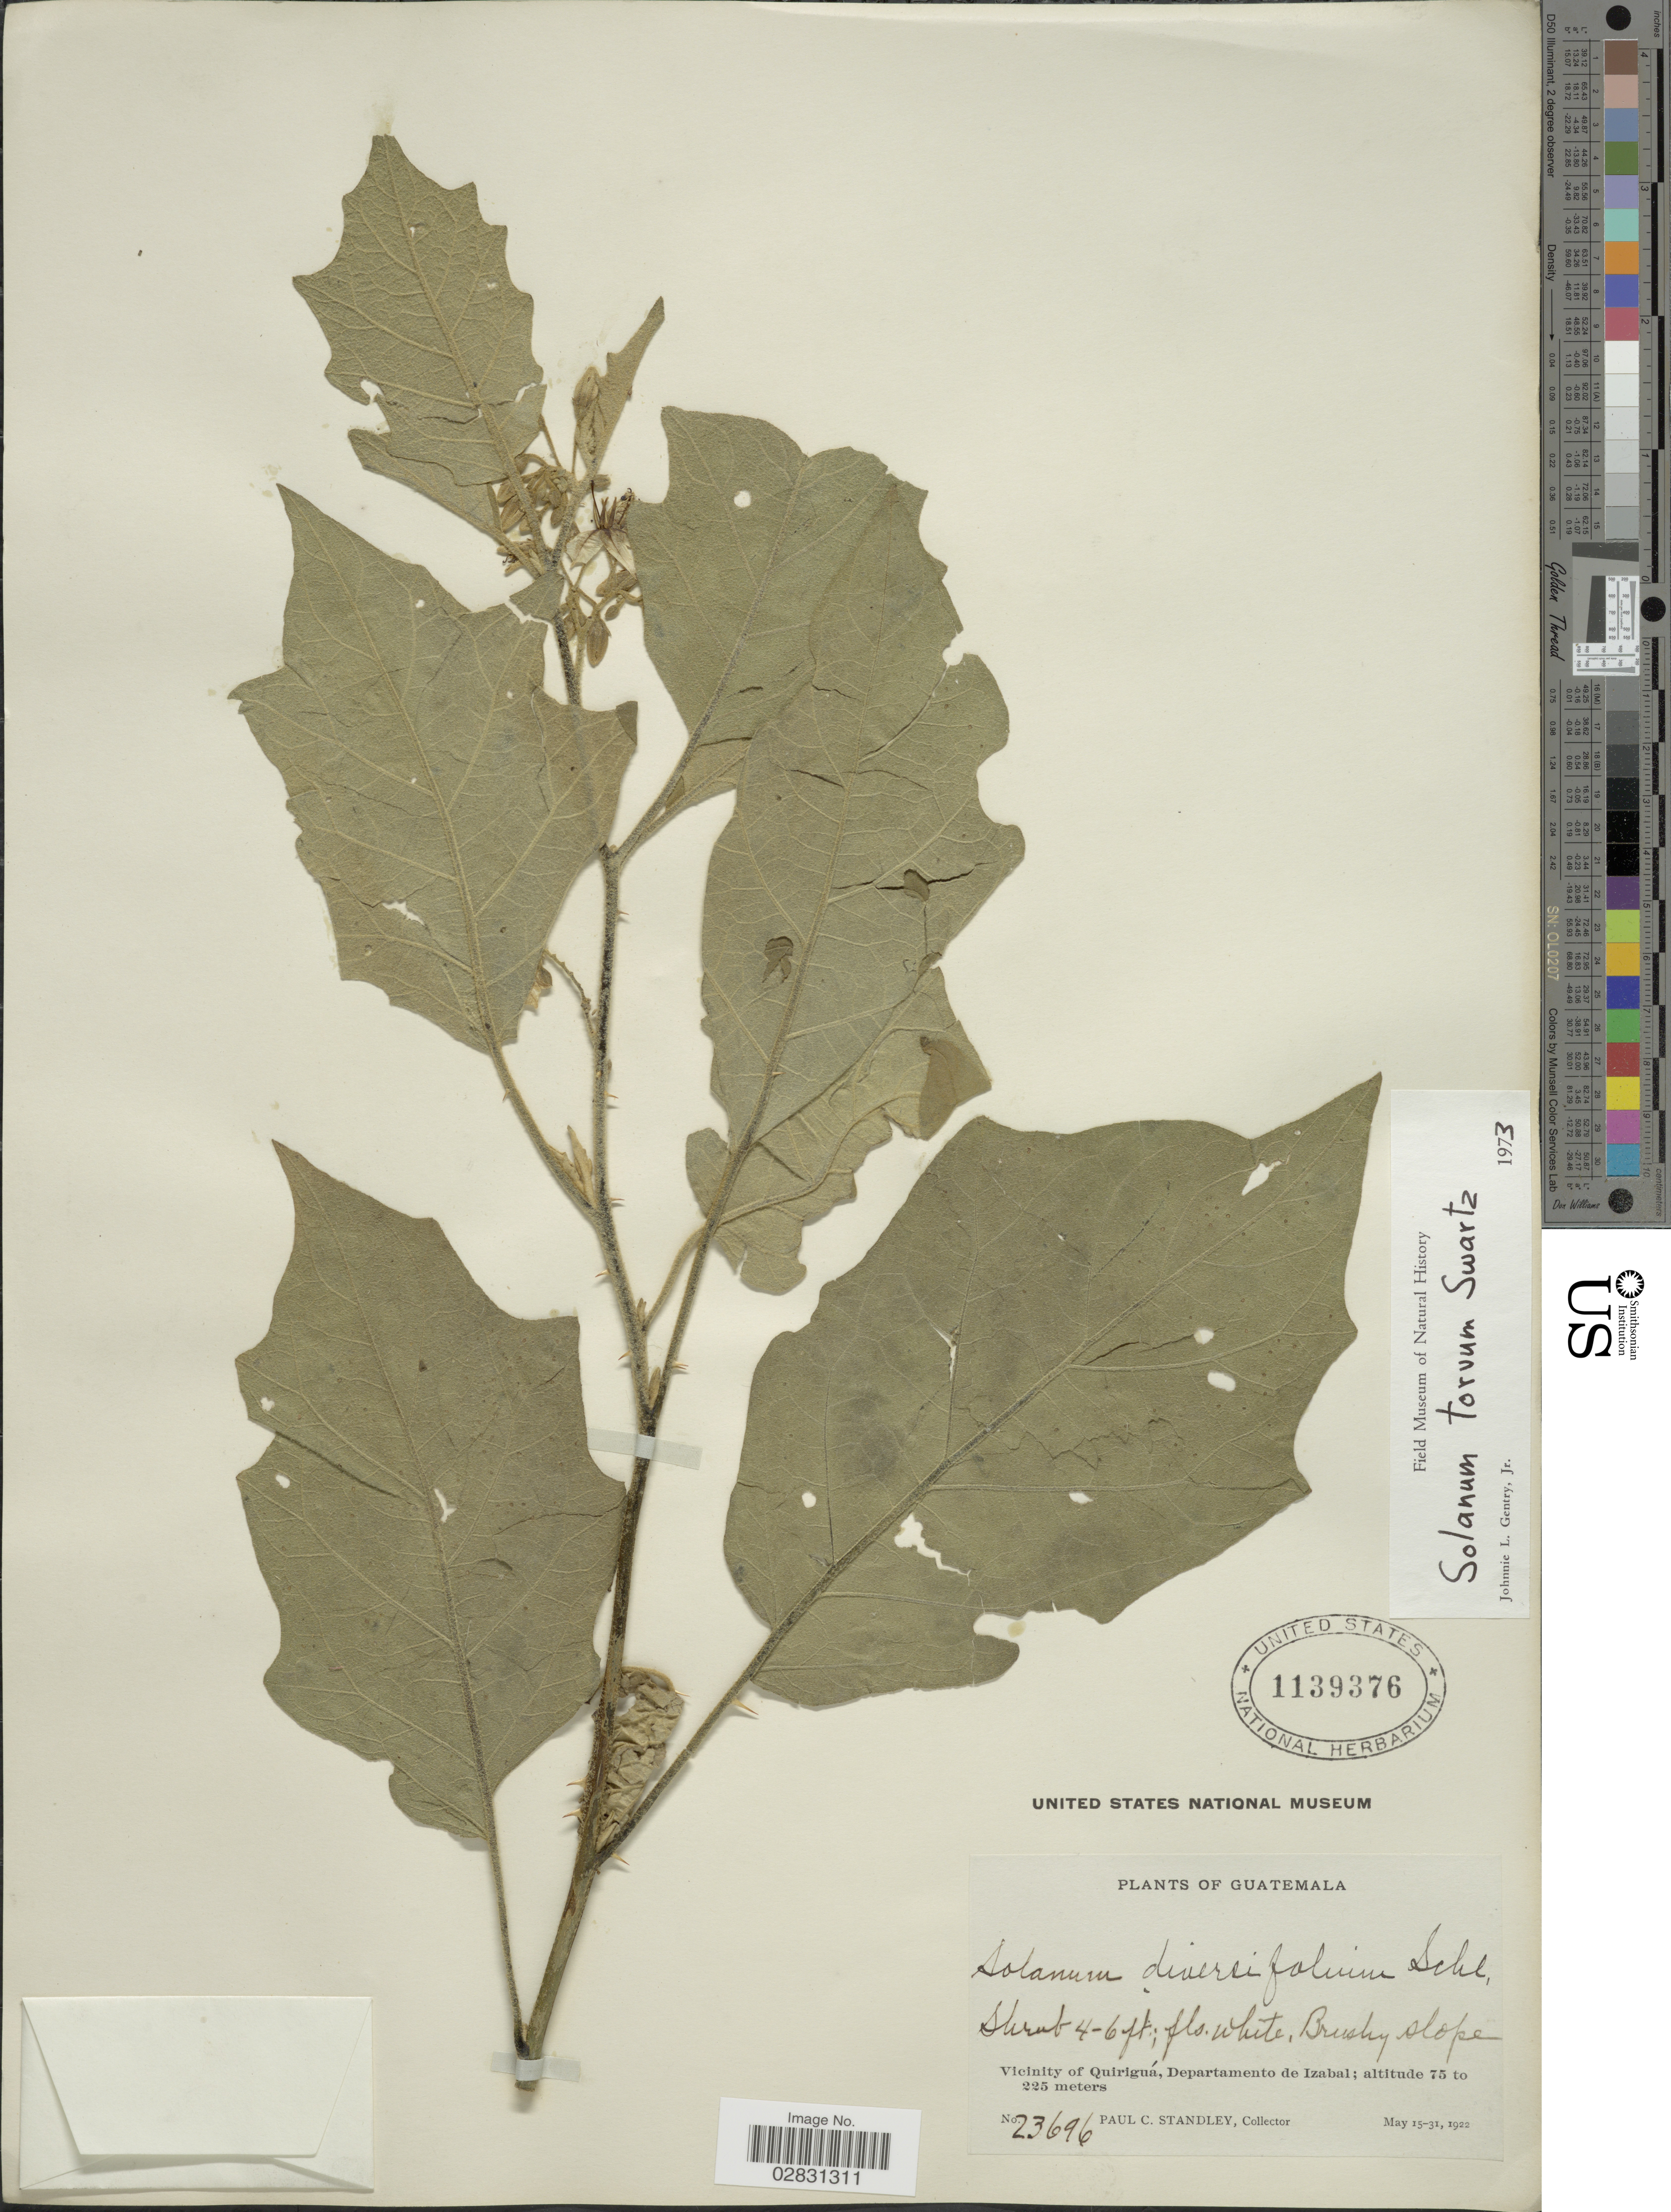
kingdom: Plantae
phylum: Tracheophyta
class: Magnoliopsida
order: Solanales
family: Solanaceae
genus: Solanum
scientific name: Solanum torvum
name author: Sw.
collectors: P. C. Standley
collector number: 23696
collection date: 1922-05-15/1922-05-31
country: Guatemala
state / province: Izabal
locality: Vicinity of Quiriguá, Departamento de Izabal.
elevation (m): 75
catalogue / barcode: US 1139376